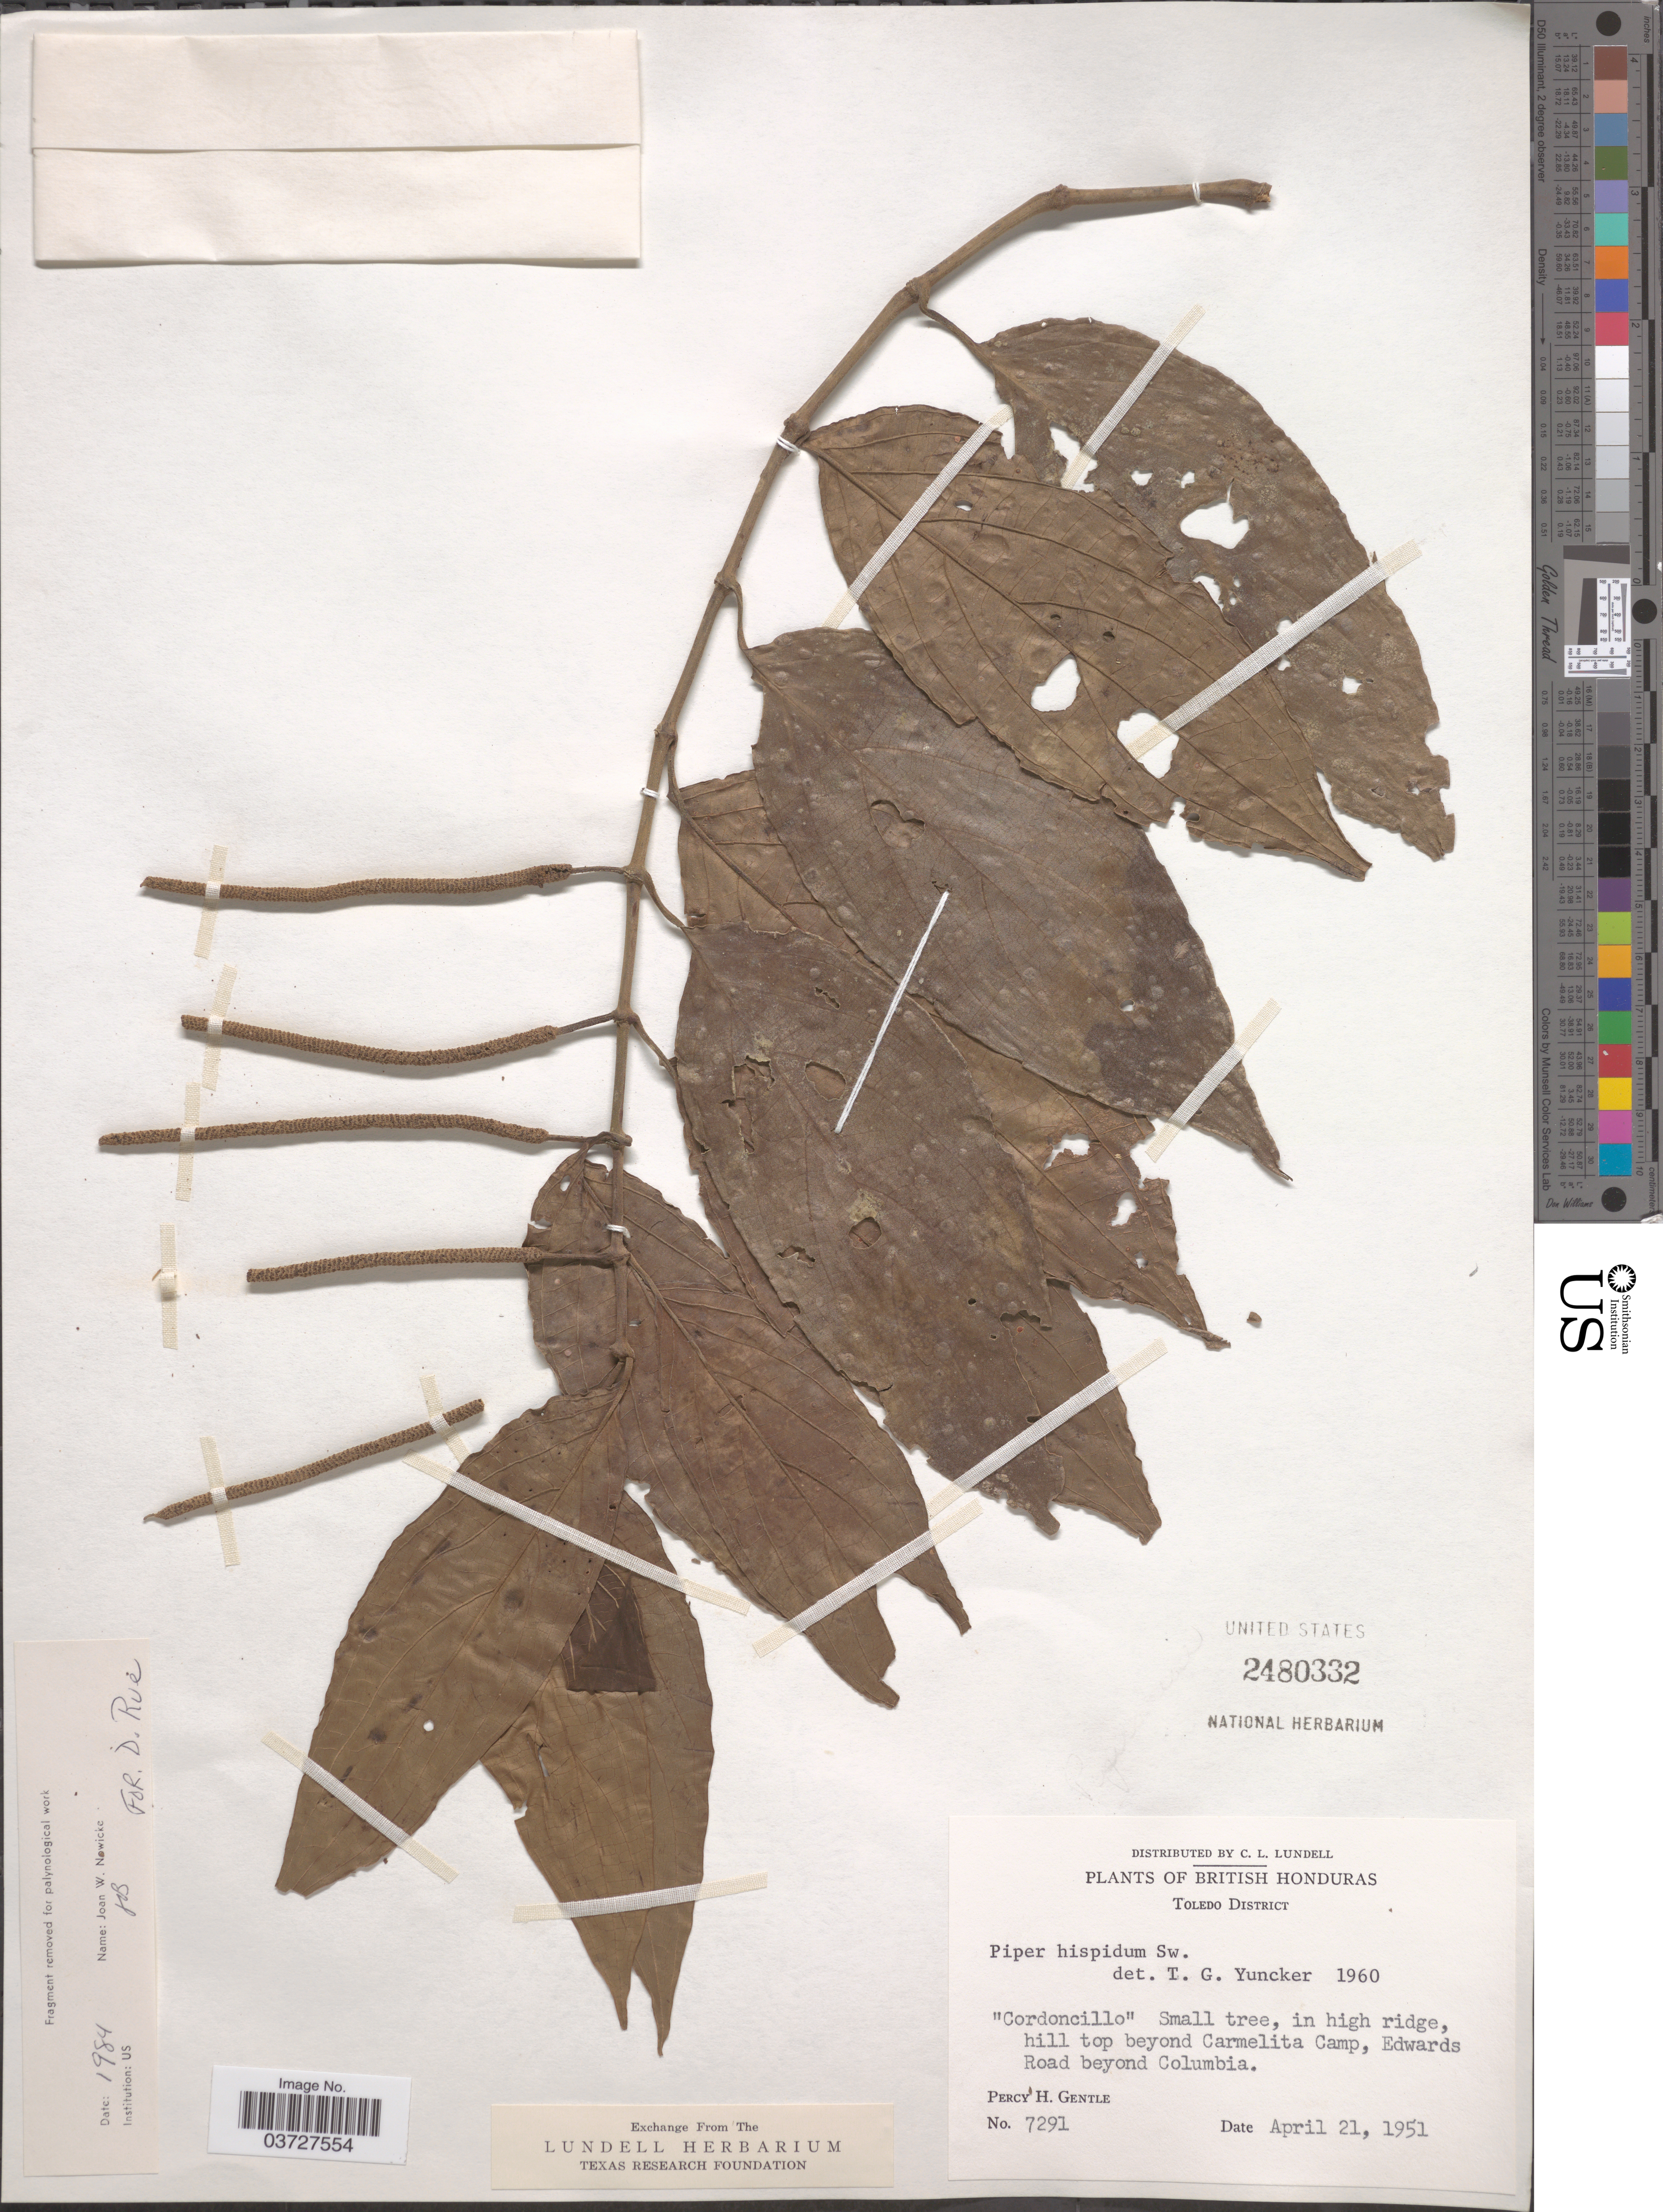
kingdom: Plantae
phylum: Tracheophyta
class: Magnoliopsida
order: Piperales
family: Piperaceae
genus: Piper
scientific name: Piper hispidum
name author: Sw.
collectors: P. H. Gentle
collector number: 7291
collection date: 1951-04-21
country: Belize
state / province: Toledo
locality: British Honduras. Toledo District. In high ride, hill top beyond Carmelita Camp, Edwards Road beyond Columbia.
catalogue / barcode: US 2480332